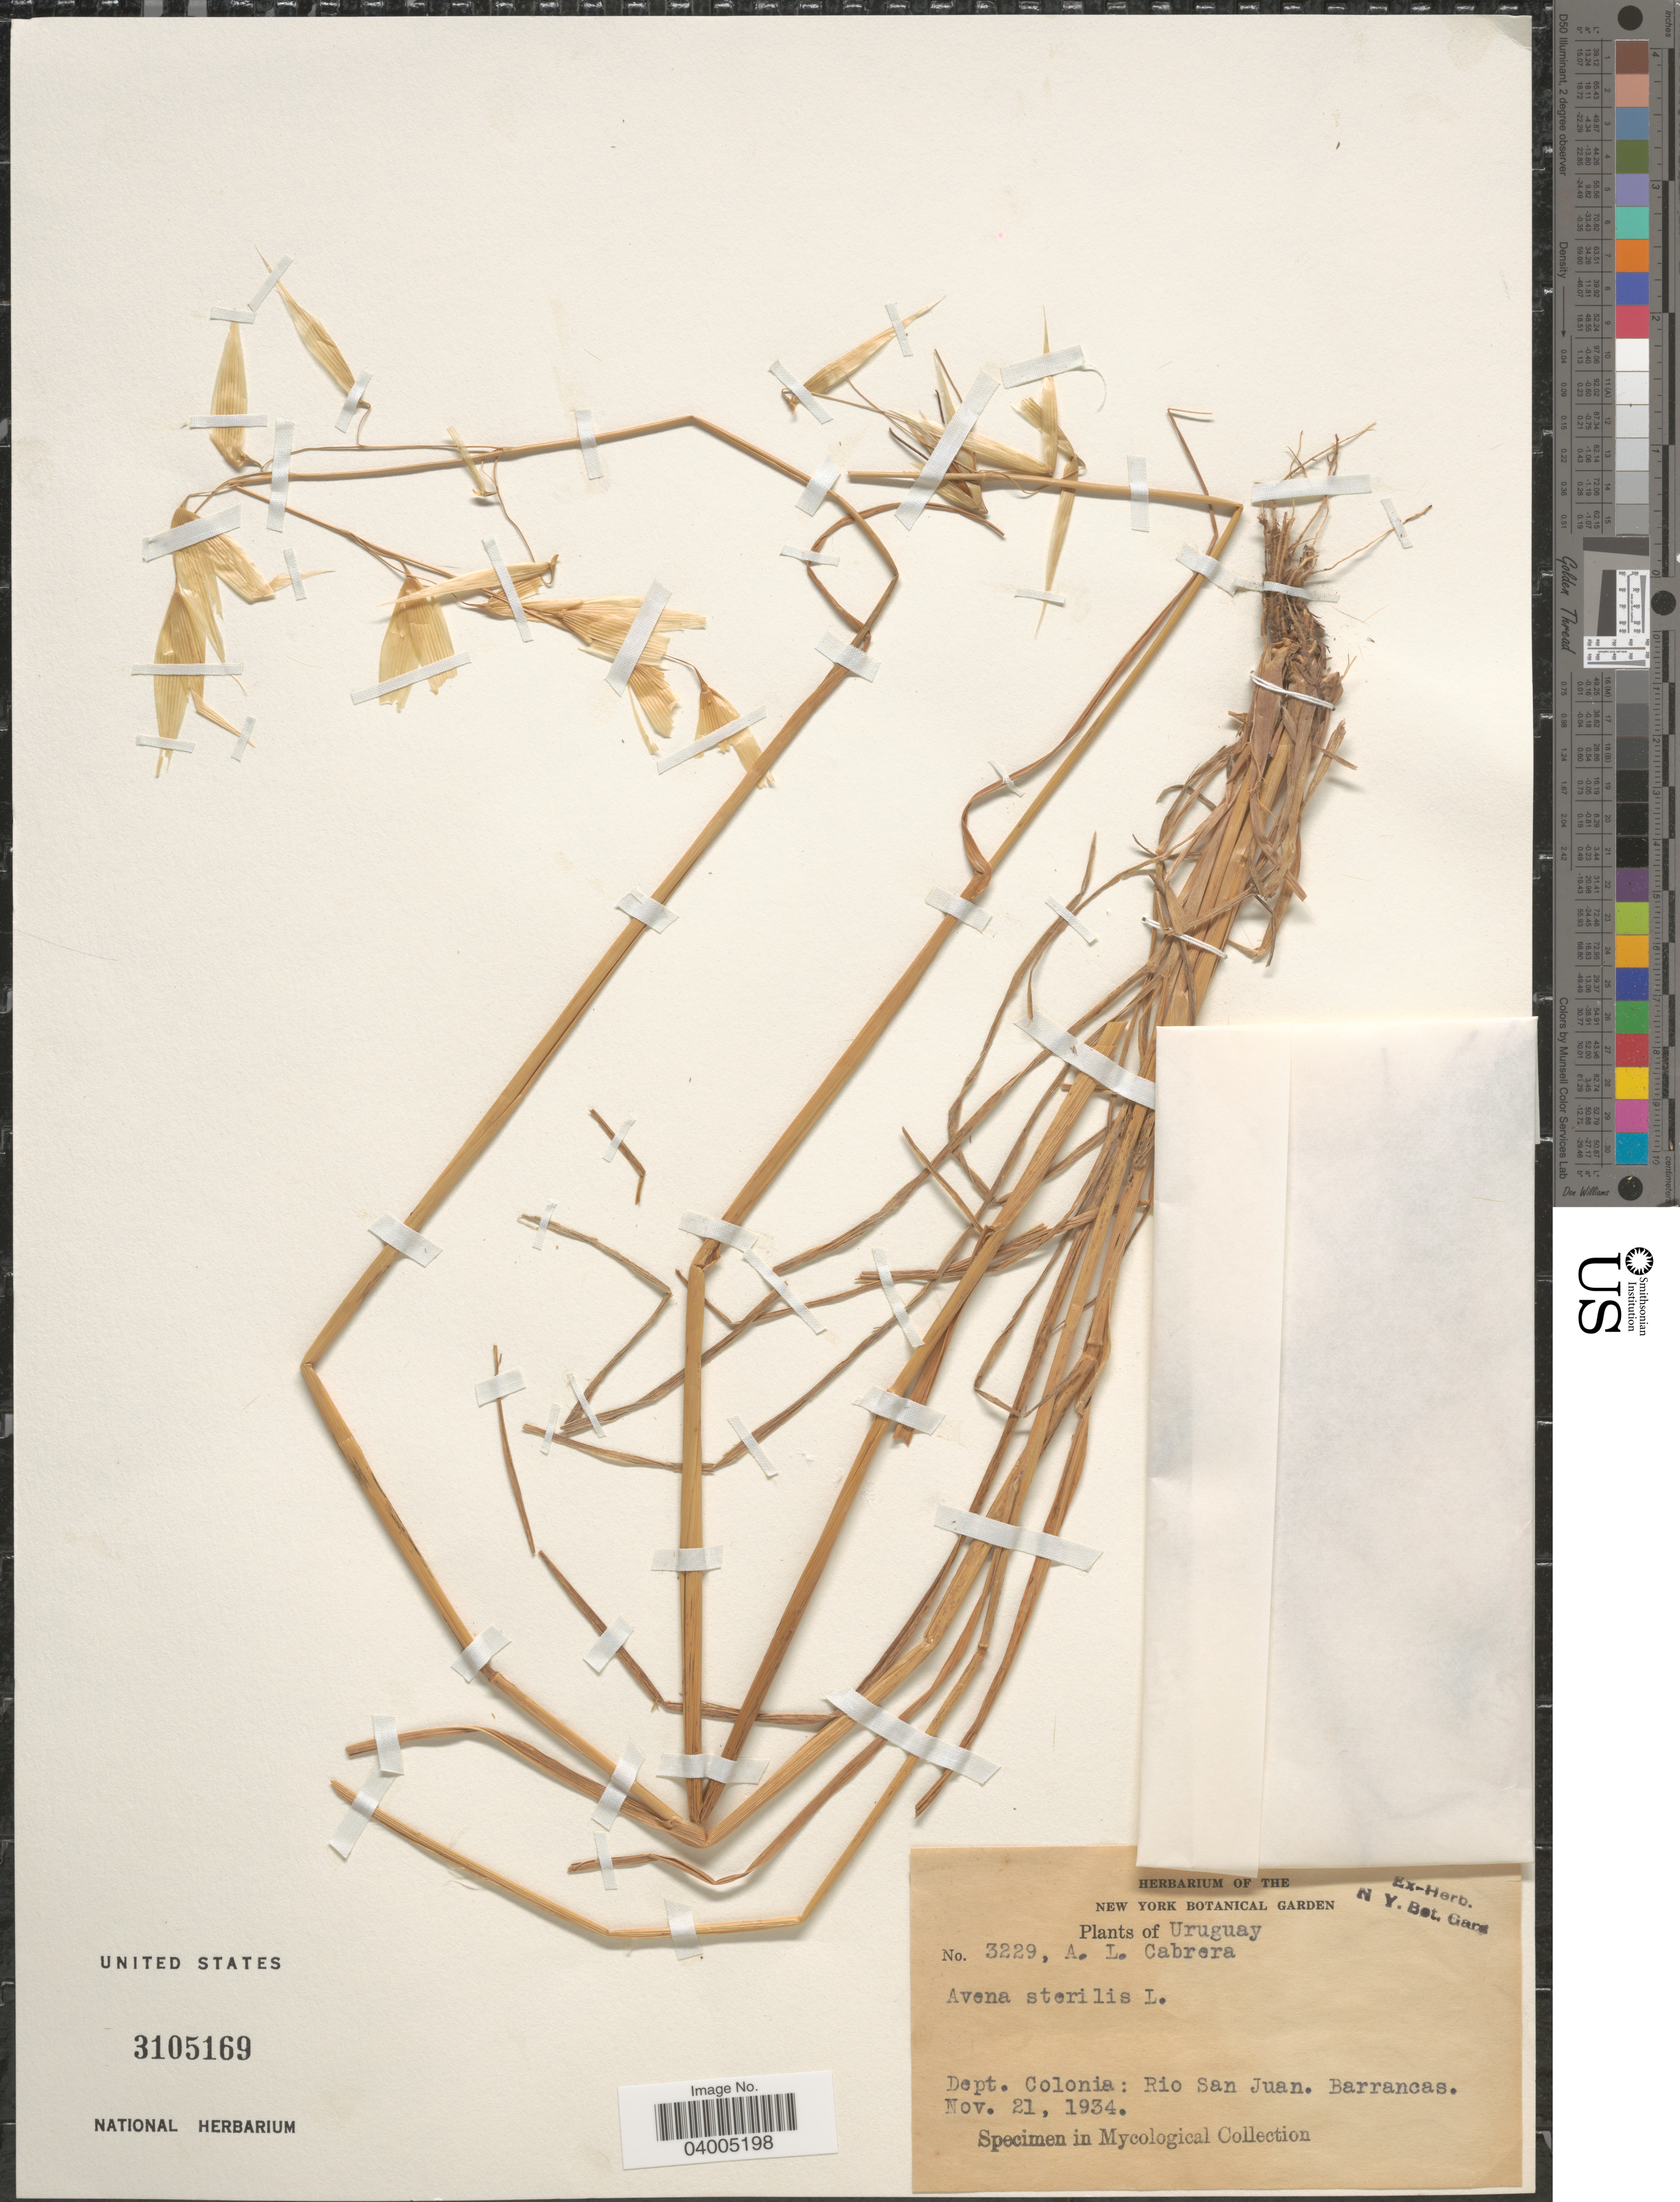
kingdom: Plantae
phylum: Tracheophyta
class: Liliopsida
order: Poales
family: Poaceae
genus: Avena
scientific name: Avena sterilis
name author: L.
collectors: A. L. Cabrera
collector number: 3229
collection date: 1934-11-21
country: Uruguay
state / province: Colonia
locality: Dept. Colonia: Rio San Juan. Barrancas.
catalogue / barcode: US 3105169